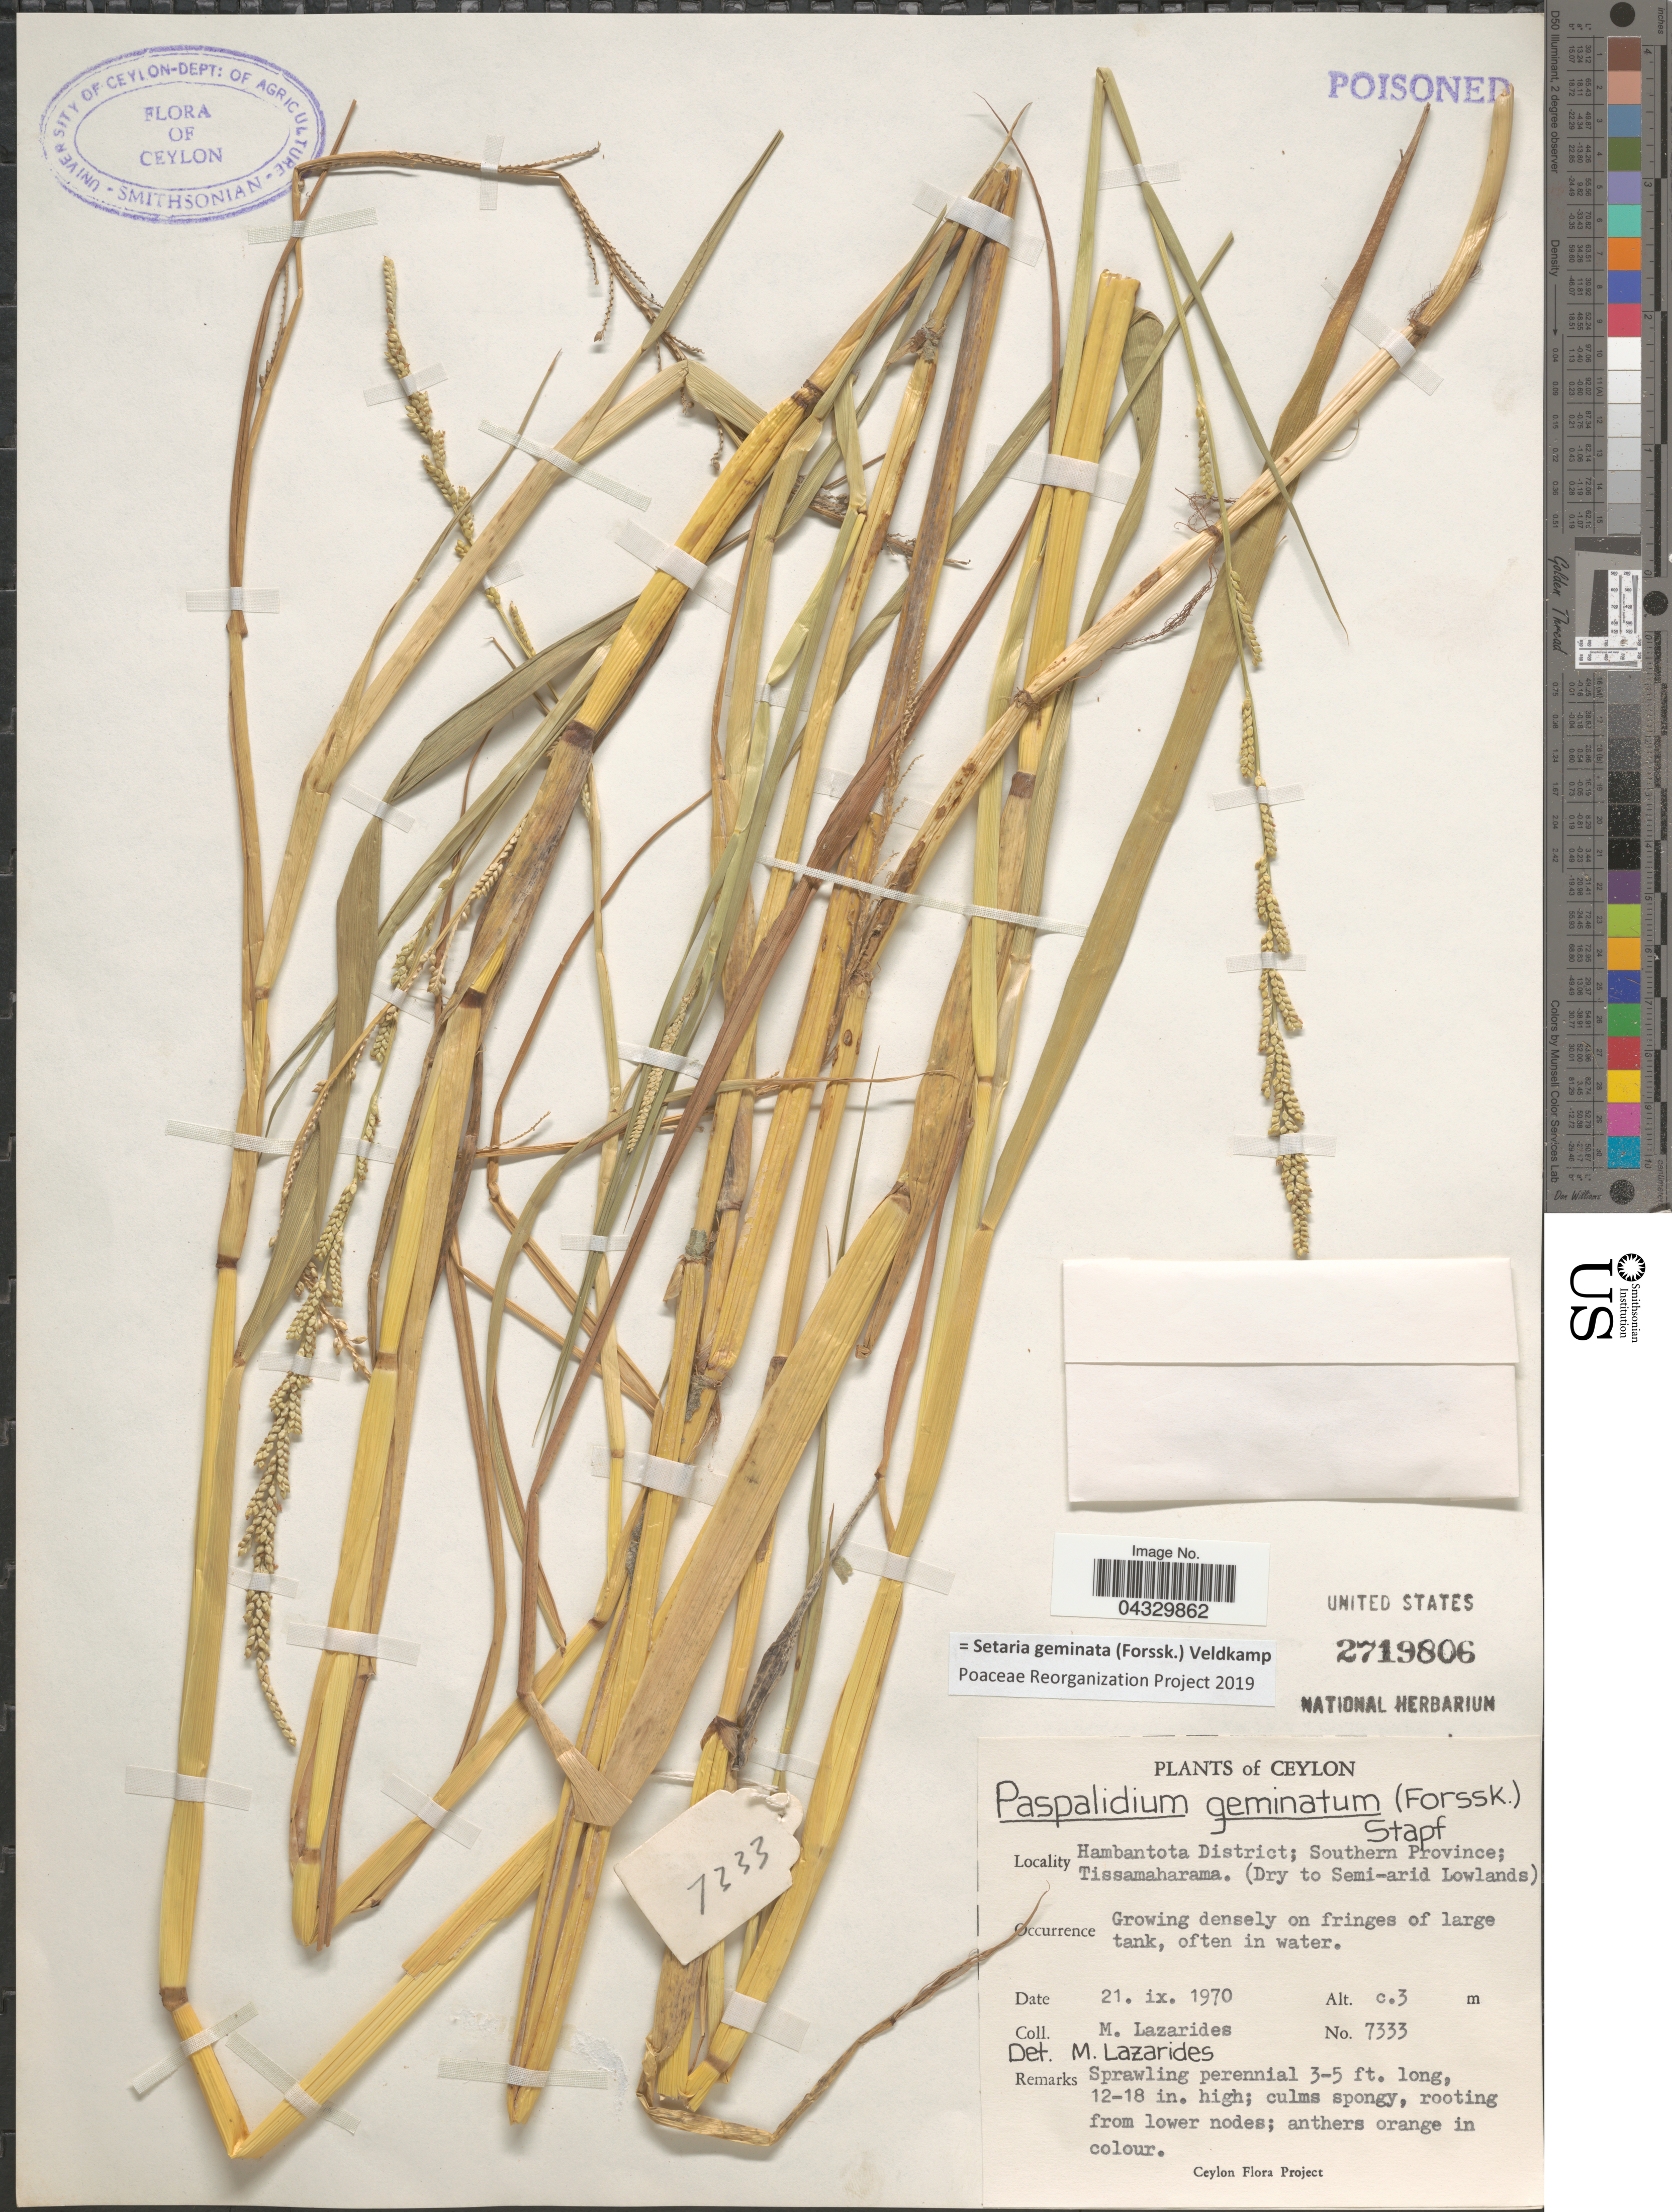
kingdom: Plantae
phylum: Tracheophyta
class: Liliopsida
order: Poales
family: Poaceae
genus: Setaria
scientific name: Setaria geminata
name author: (Forssk.) Veldkamp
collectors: M. Lazarides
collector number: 7333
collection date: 1970-09-21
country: Sri Lanka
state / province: Southern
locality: Ceylon. Hambantota District; Tissamaharama.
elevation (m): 3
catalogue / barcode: US 2719806